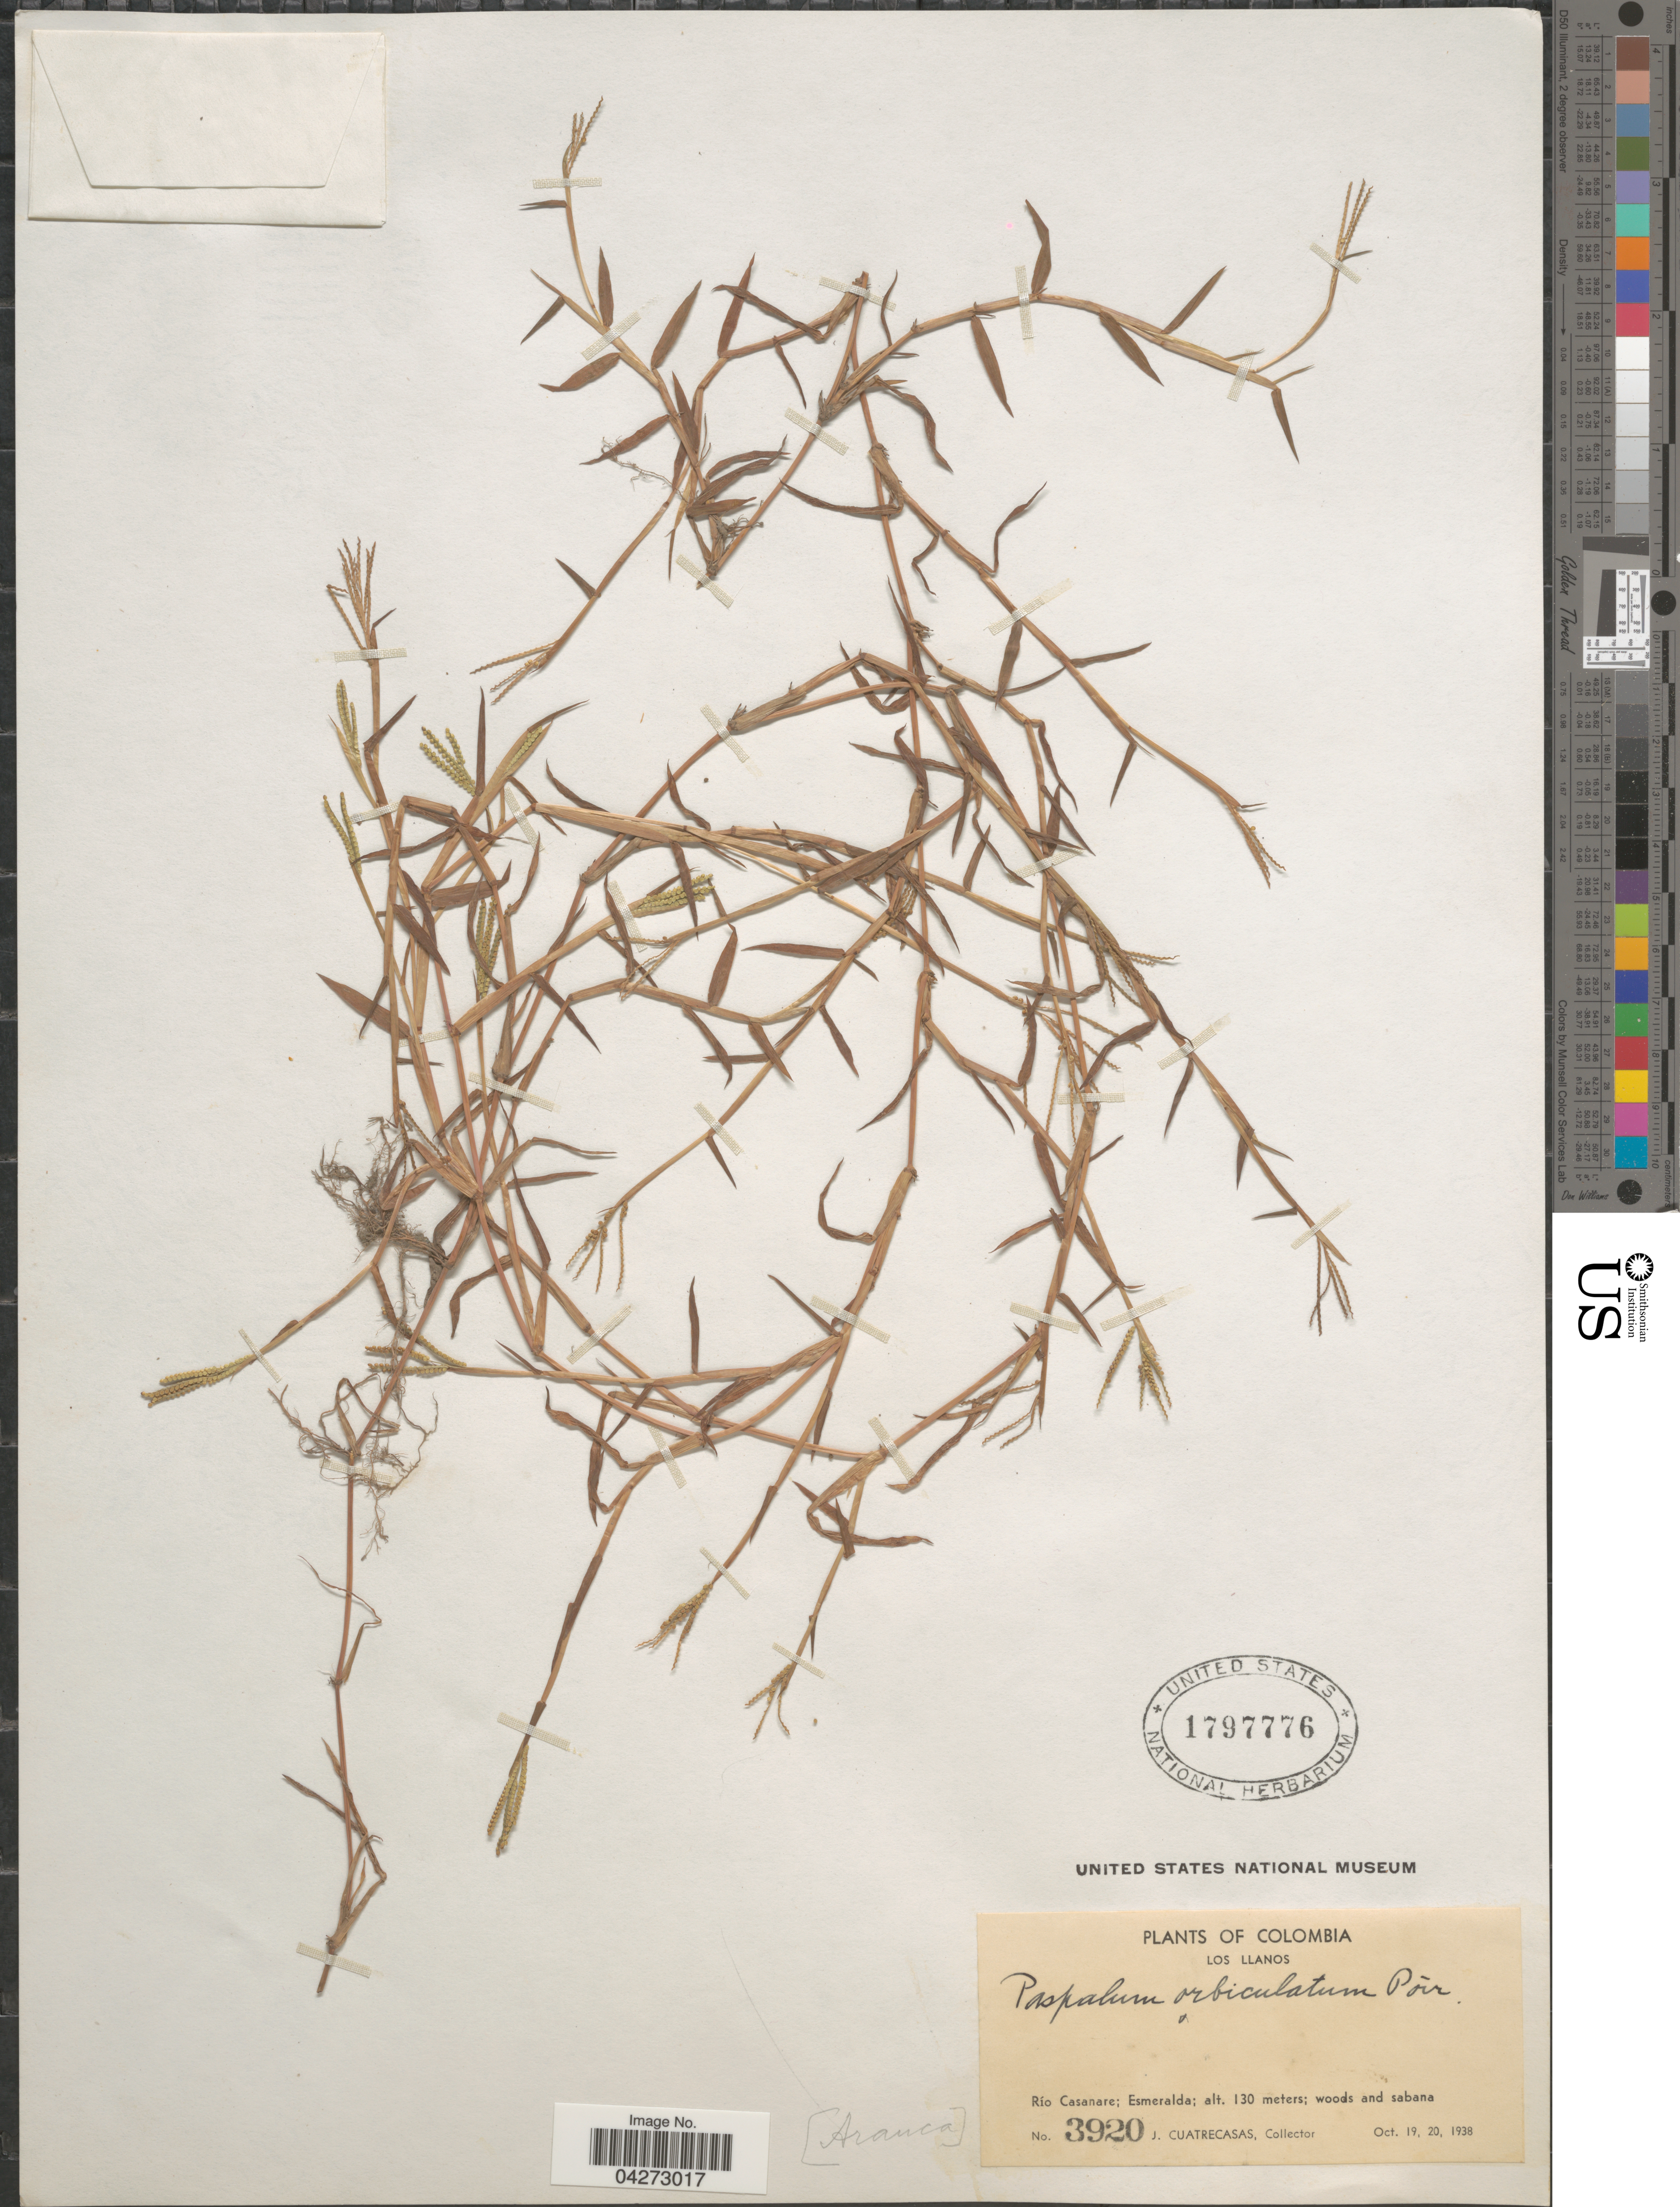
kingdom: Plantae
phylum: Tracheophyta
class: Liliopsida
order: Poales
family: Poaceae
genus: Paspalum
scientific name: Paspalum orbiculatum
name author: Poir.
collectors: J. Cuatrecasas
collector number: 3920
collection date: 1938-10-19/1938-10-20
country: Colombia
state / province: Arauca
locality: Los Llanos. Río Casanare; Esmeralda.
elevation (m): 130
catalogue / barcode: US 1797776